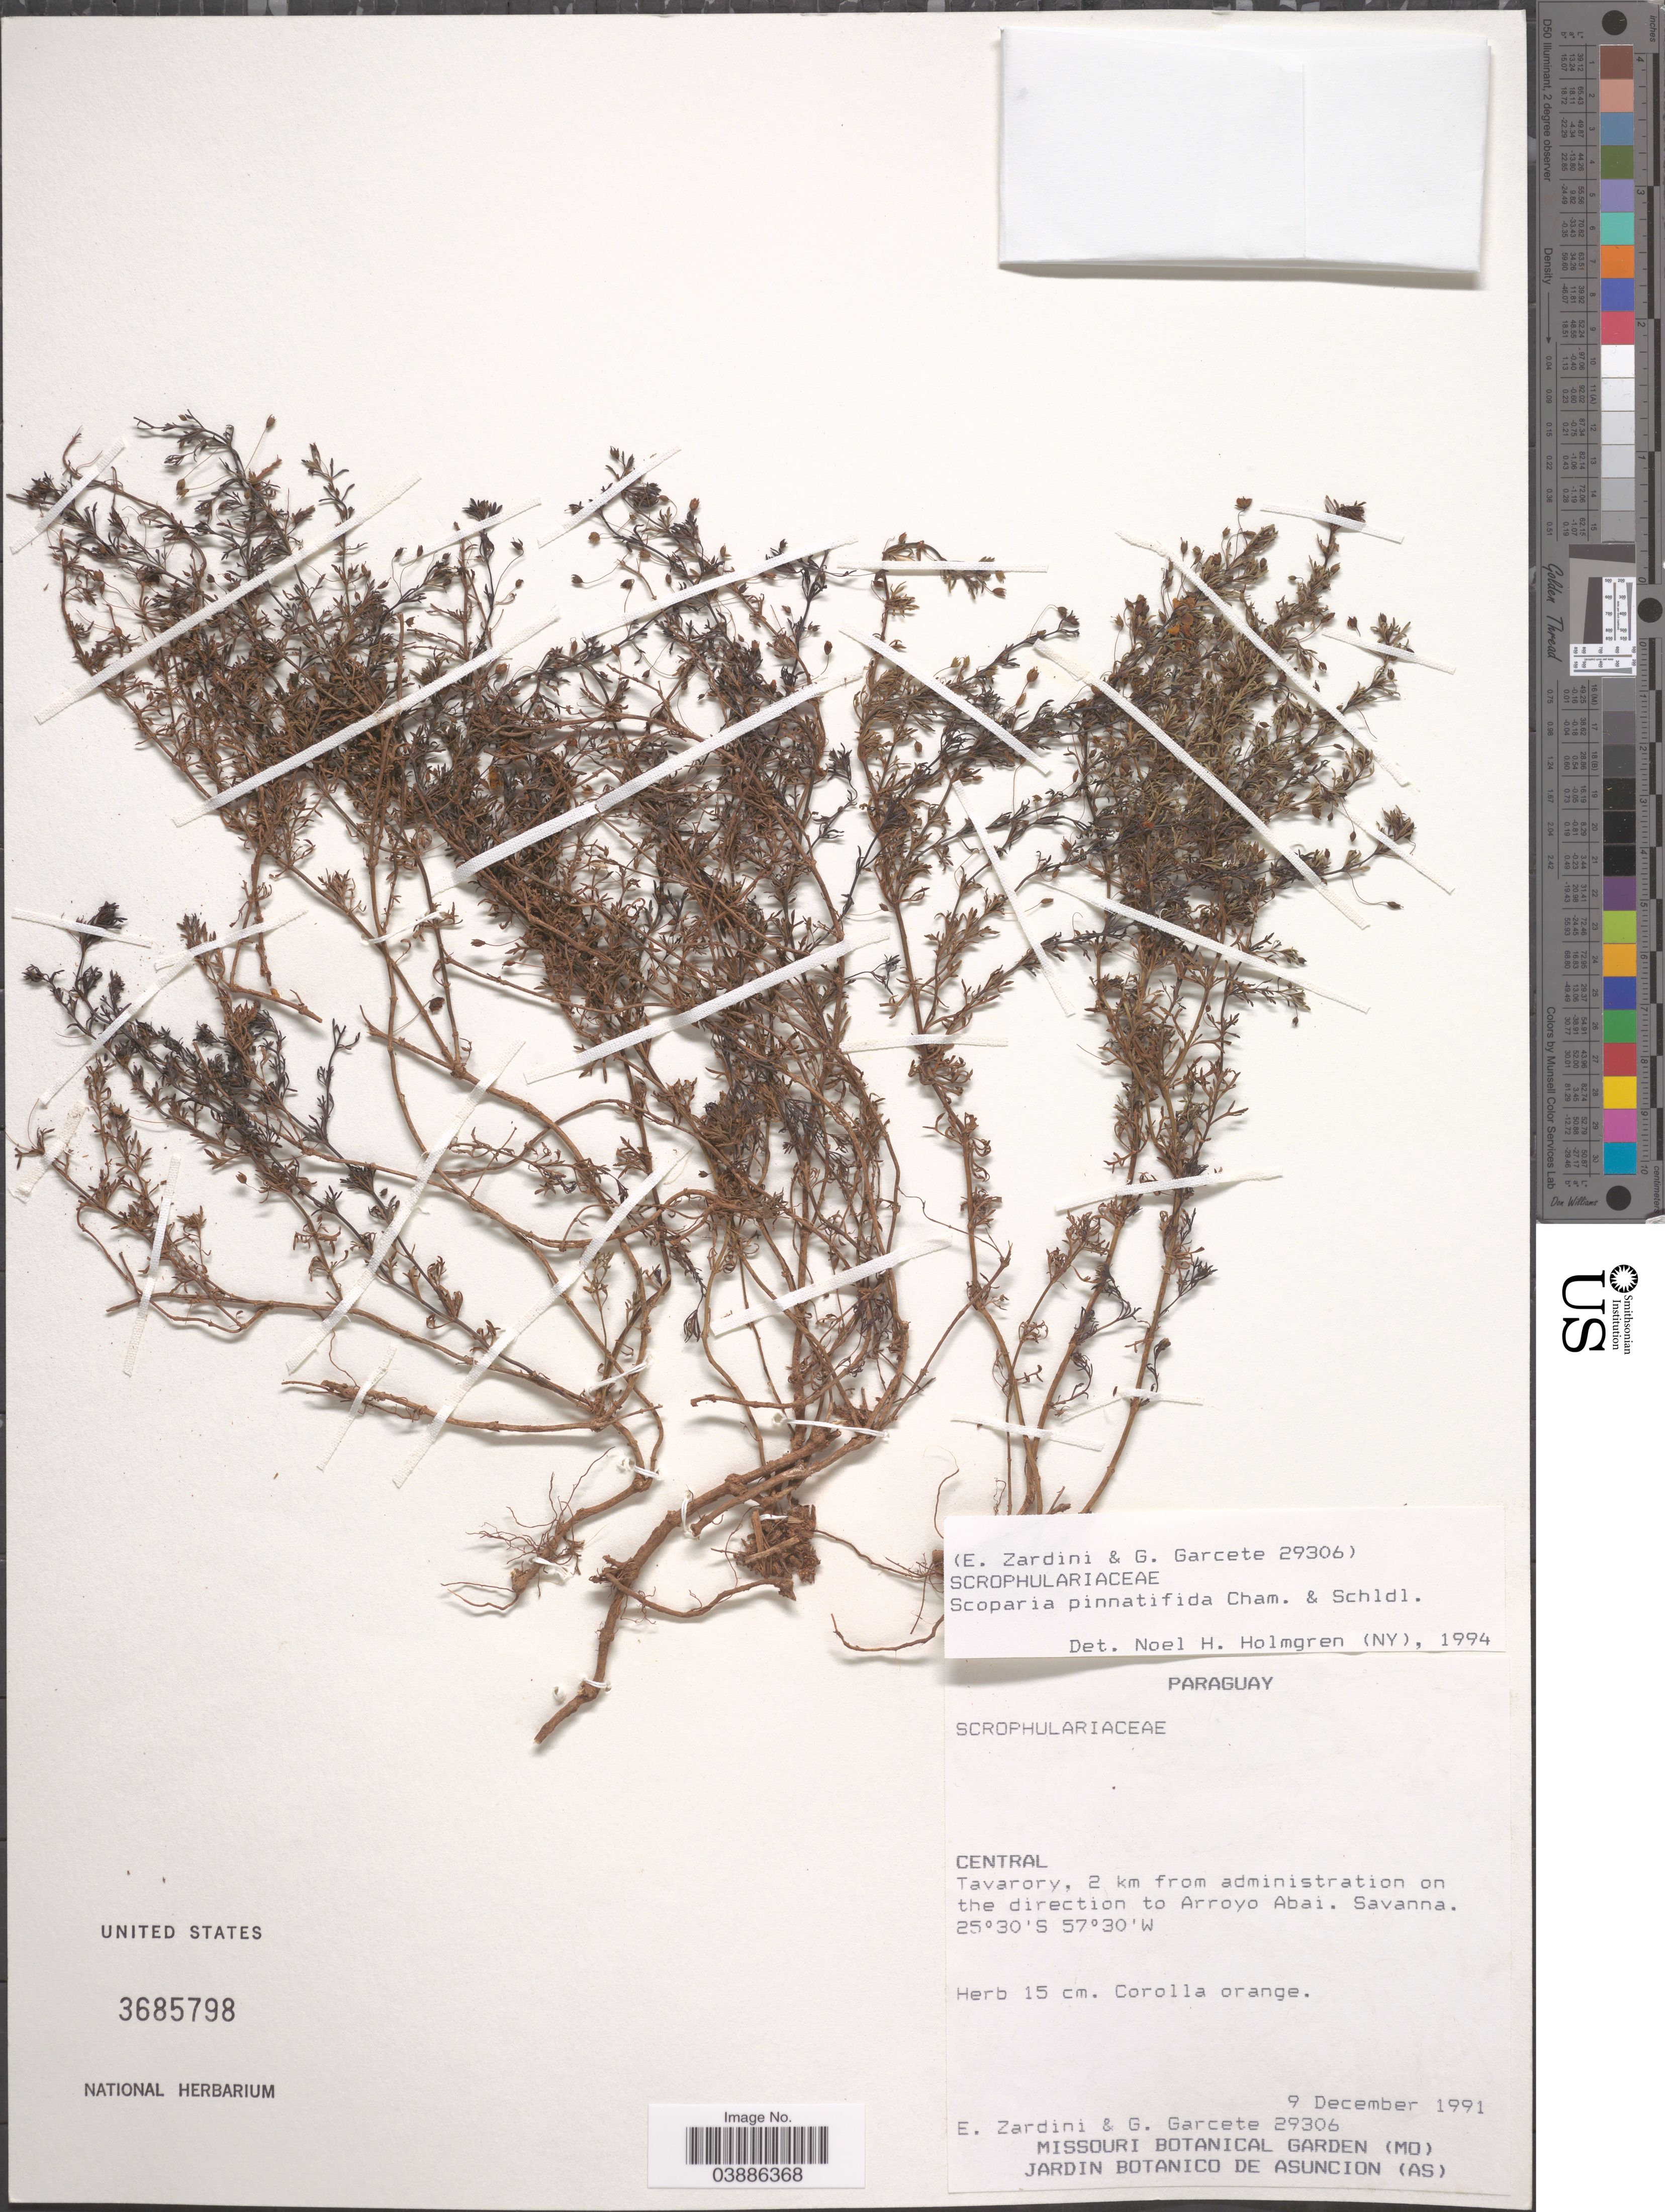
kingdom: Plantae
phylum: Tracheophyta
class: Magnoliopsida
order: Lamiales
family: Plantaginaceae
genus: Scoparia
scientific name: Scoparia pinnatifida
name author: Cham.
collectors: E. Zardini & G. Garcete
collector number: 29306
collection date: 1991-12-09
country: Paraguay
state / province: Central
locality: Tavarory, 2 km from administration on the direction to Arroyo Abai. Savanna.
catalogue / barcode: US 3685798